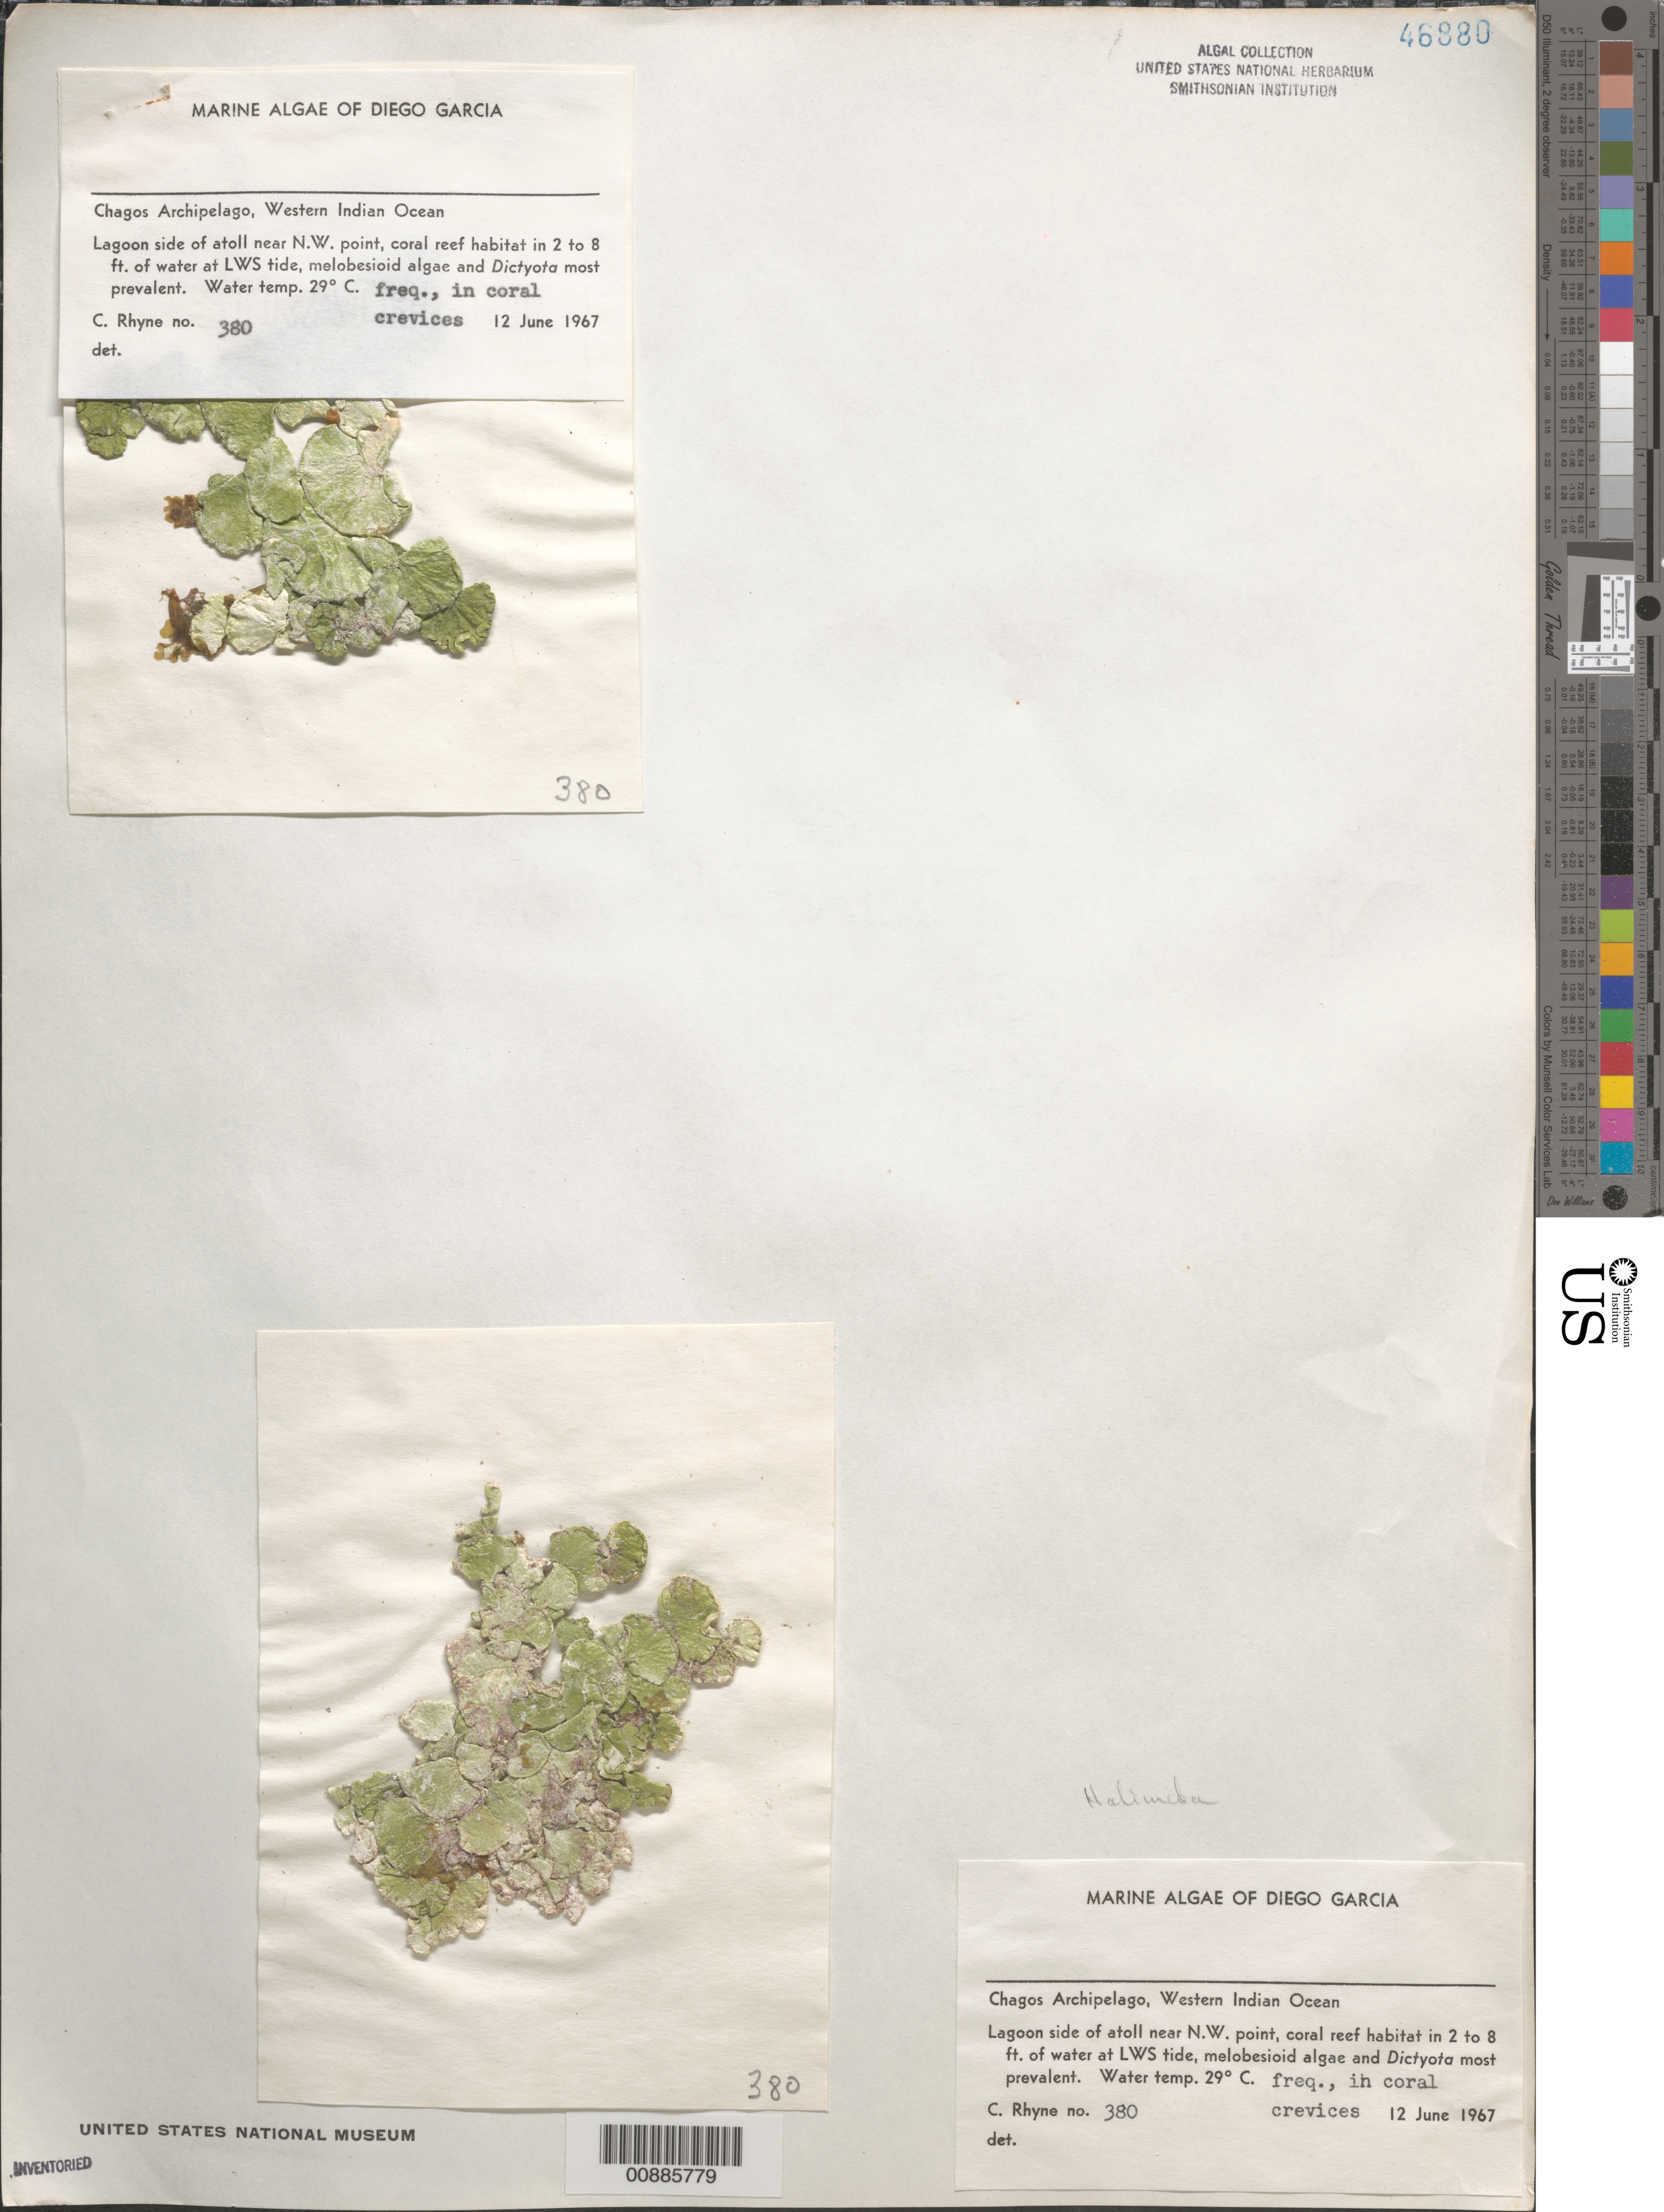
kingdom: Plantae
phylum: Chlorophyta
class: Ulvophyceae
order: Bryopsidales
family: Halimedaceae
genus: Halimeda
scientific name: Halimeda sp.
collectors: C. Rhyne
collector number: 380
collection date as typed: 12 Jun 1967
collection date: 1967-06-12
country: British Indian Ocean Territory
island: Diego Garcia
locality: Atoll near Northwest Point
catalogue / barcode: US 46880